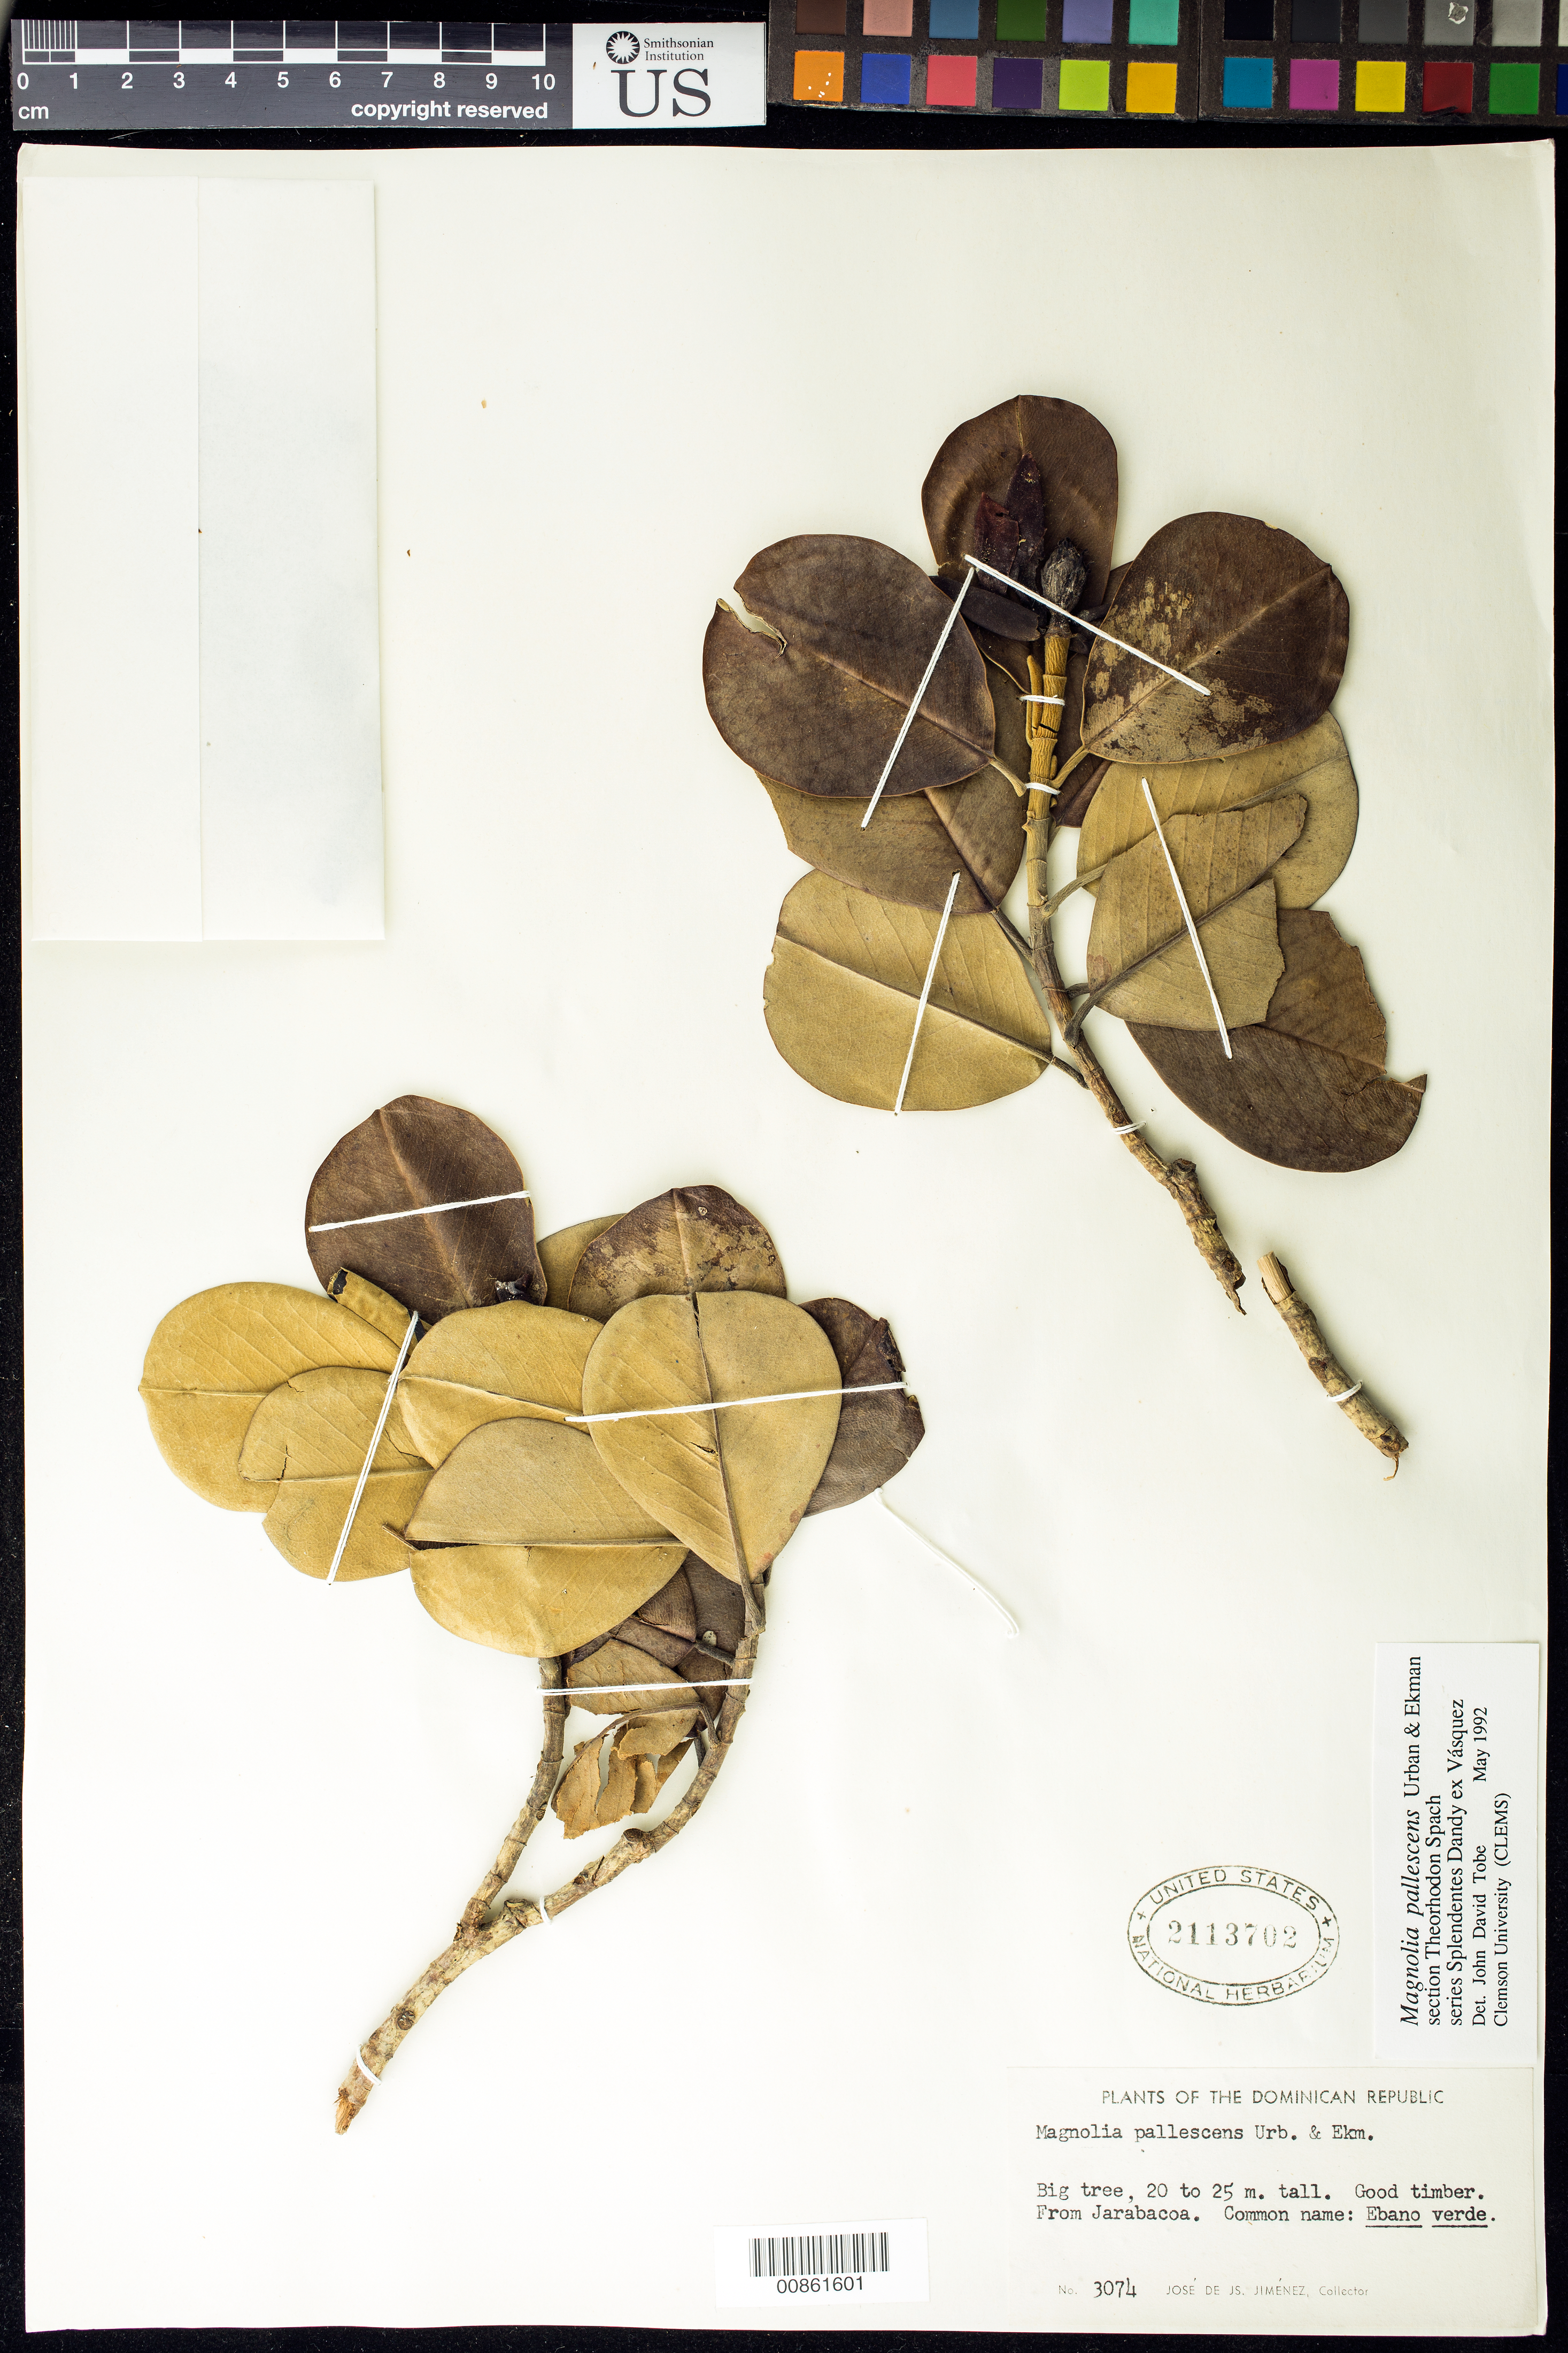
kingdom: Plantae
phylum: Tracheophyta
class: Magnoliopsida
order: Magnoliales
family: Magnoliaceae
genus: Magnolia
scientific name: Magnolia pallescens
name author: Urb. & Ekman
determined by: Tobe, J. D., (CLEMS), Clemson University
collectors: J. J. Jiménez Almonte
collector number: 3074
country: Dominican Republic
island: Hispaniola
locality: Jarabacoa.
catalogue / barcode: US 2113702